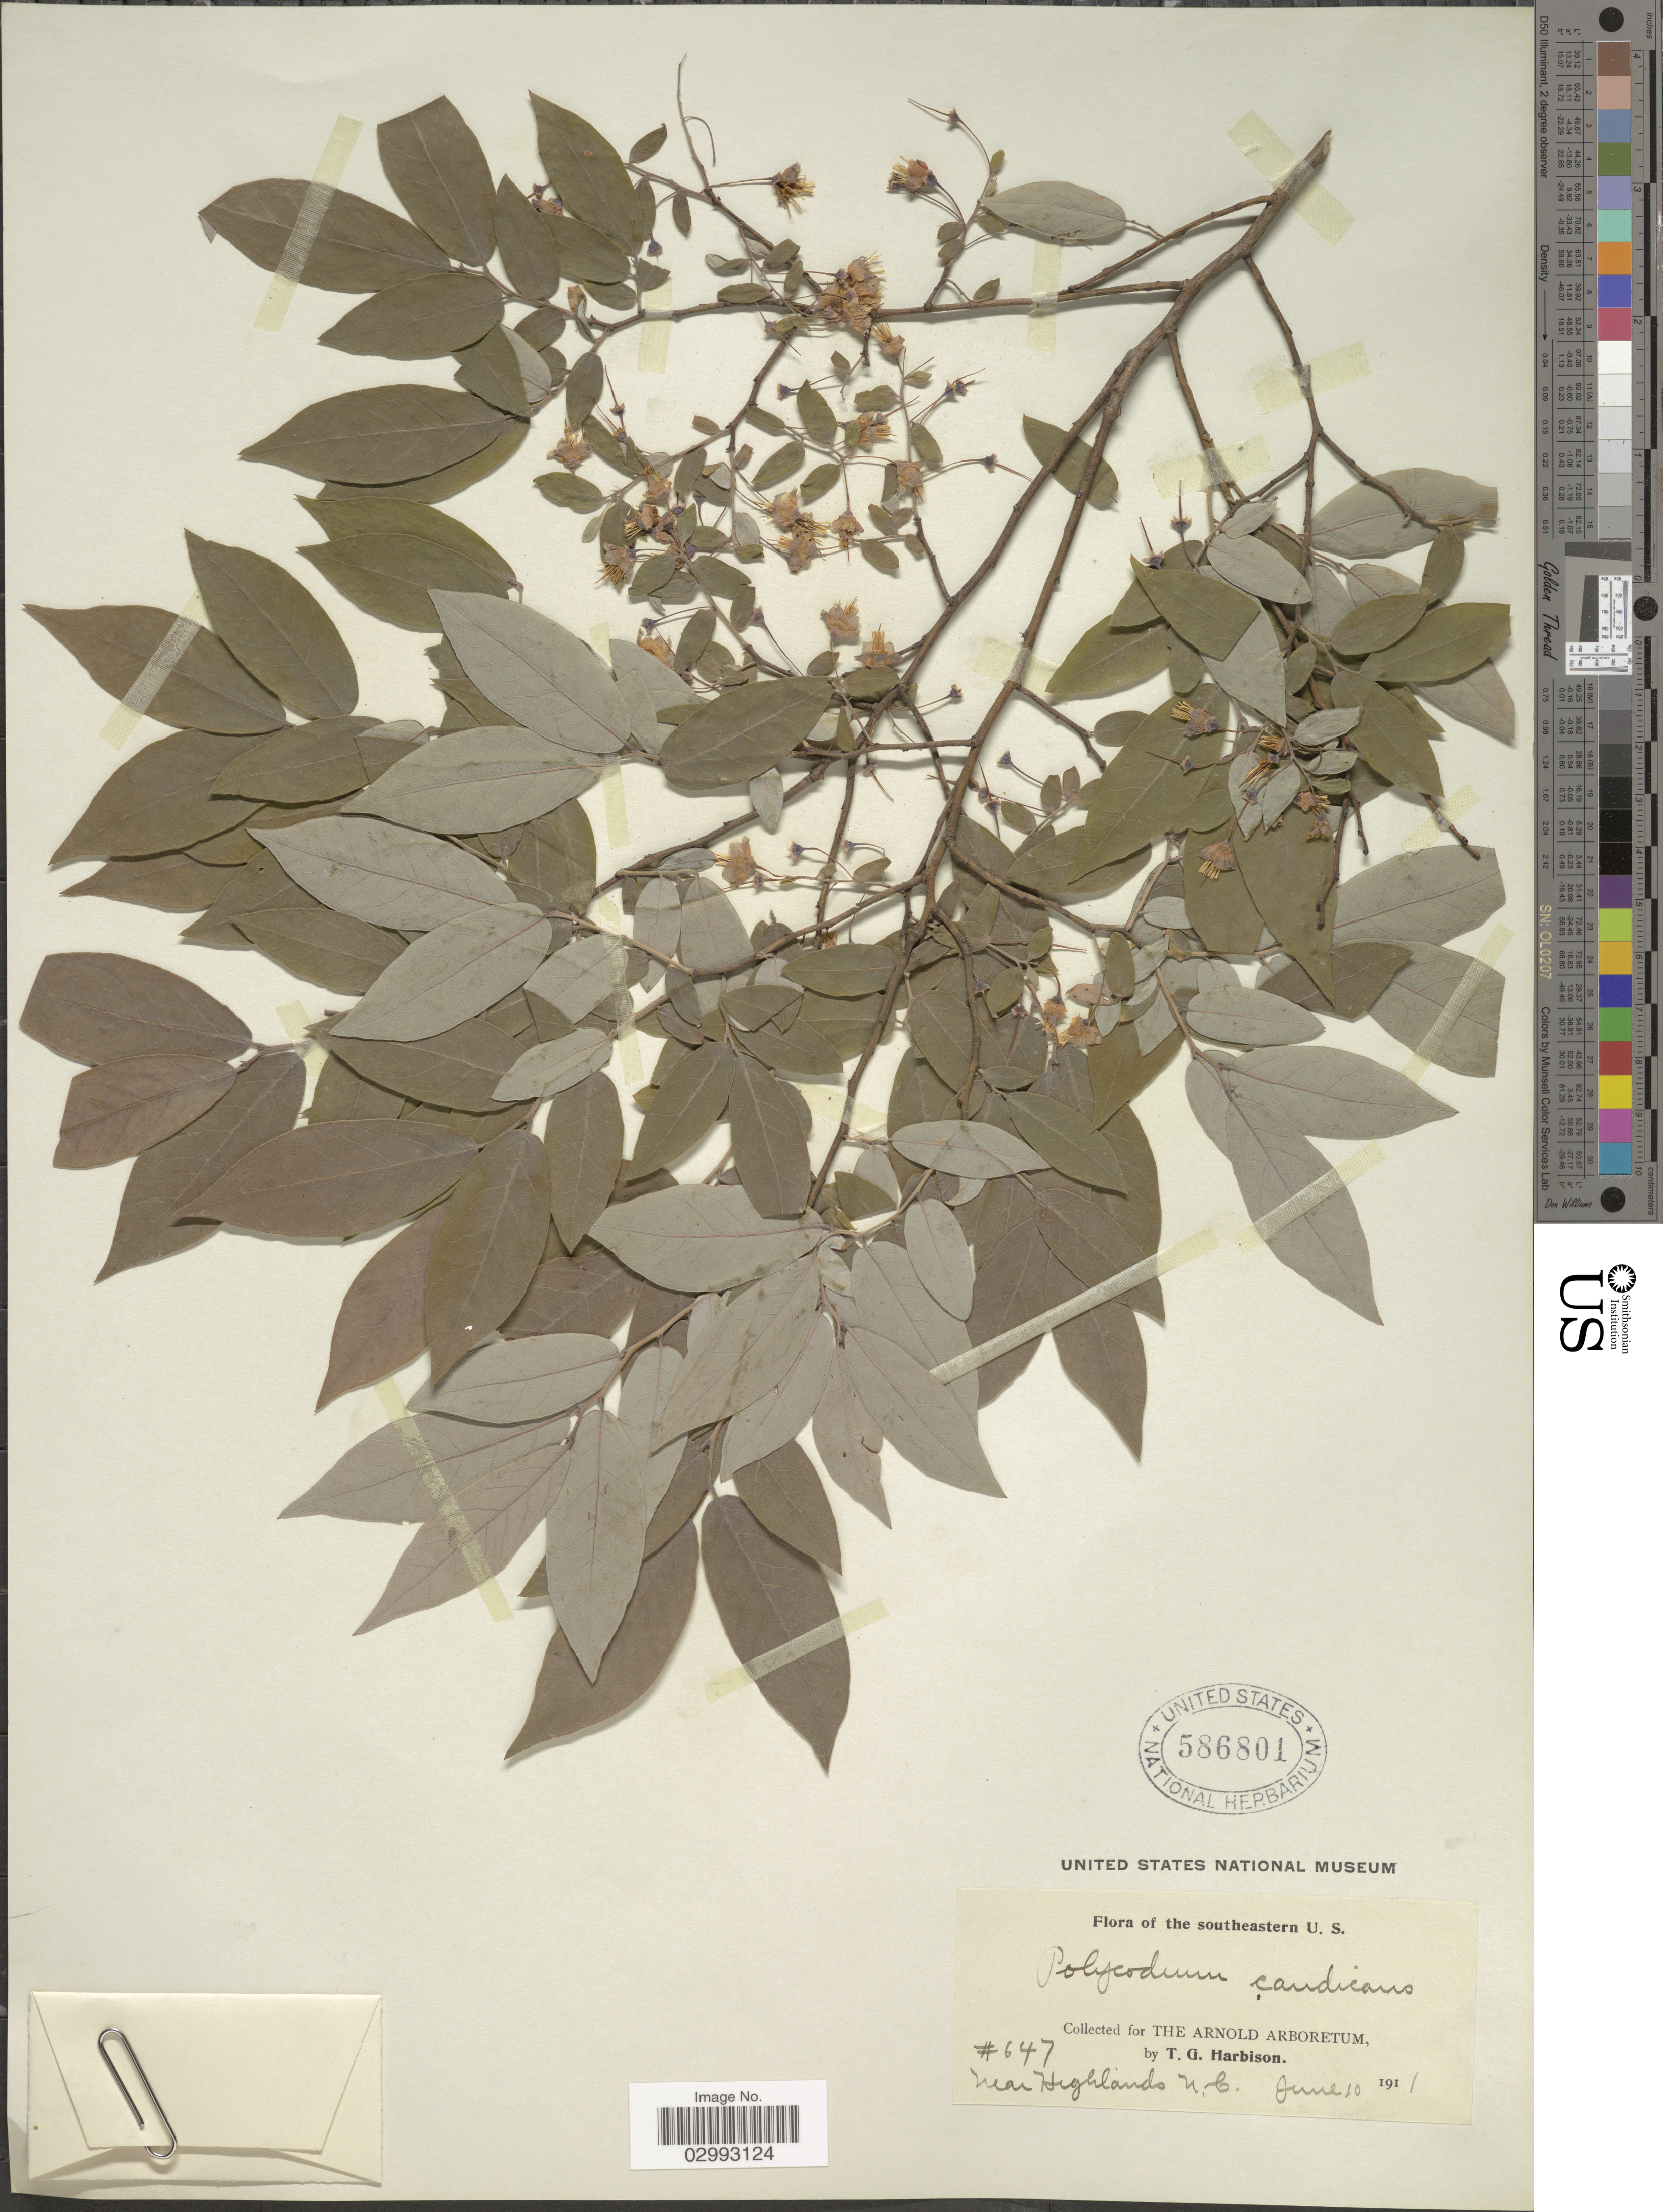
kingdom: Plantae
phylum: Tracheophyta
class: Magnoliopsida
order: Ericales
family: Ericaceae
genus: Polycodium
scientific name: Polycodium candicans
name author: (C. Mohr) Small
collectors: T. Harbison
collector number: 647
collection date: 1911-06-10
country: United States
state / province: North Carolina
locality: Southeastern U. S. Near Highlands N.C.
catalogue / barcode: US 586801